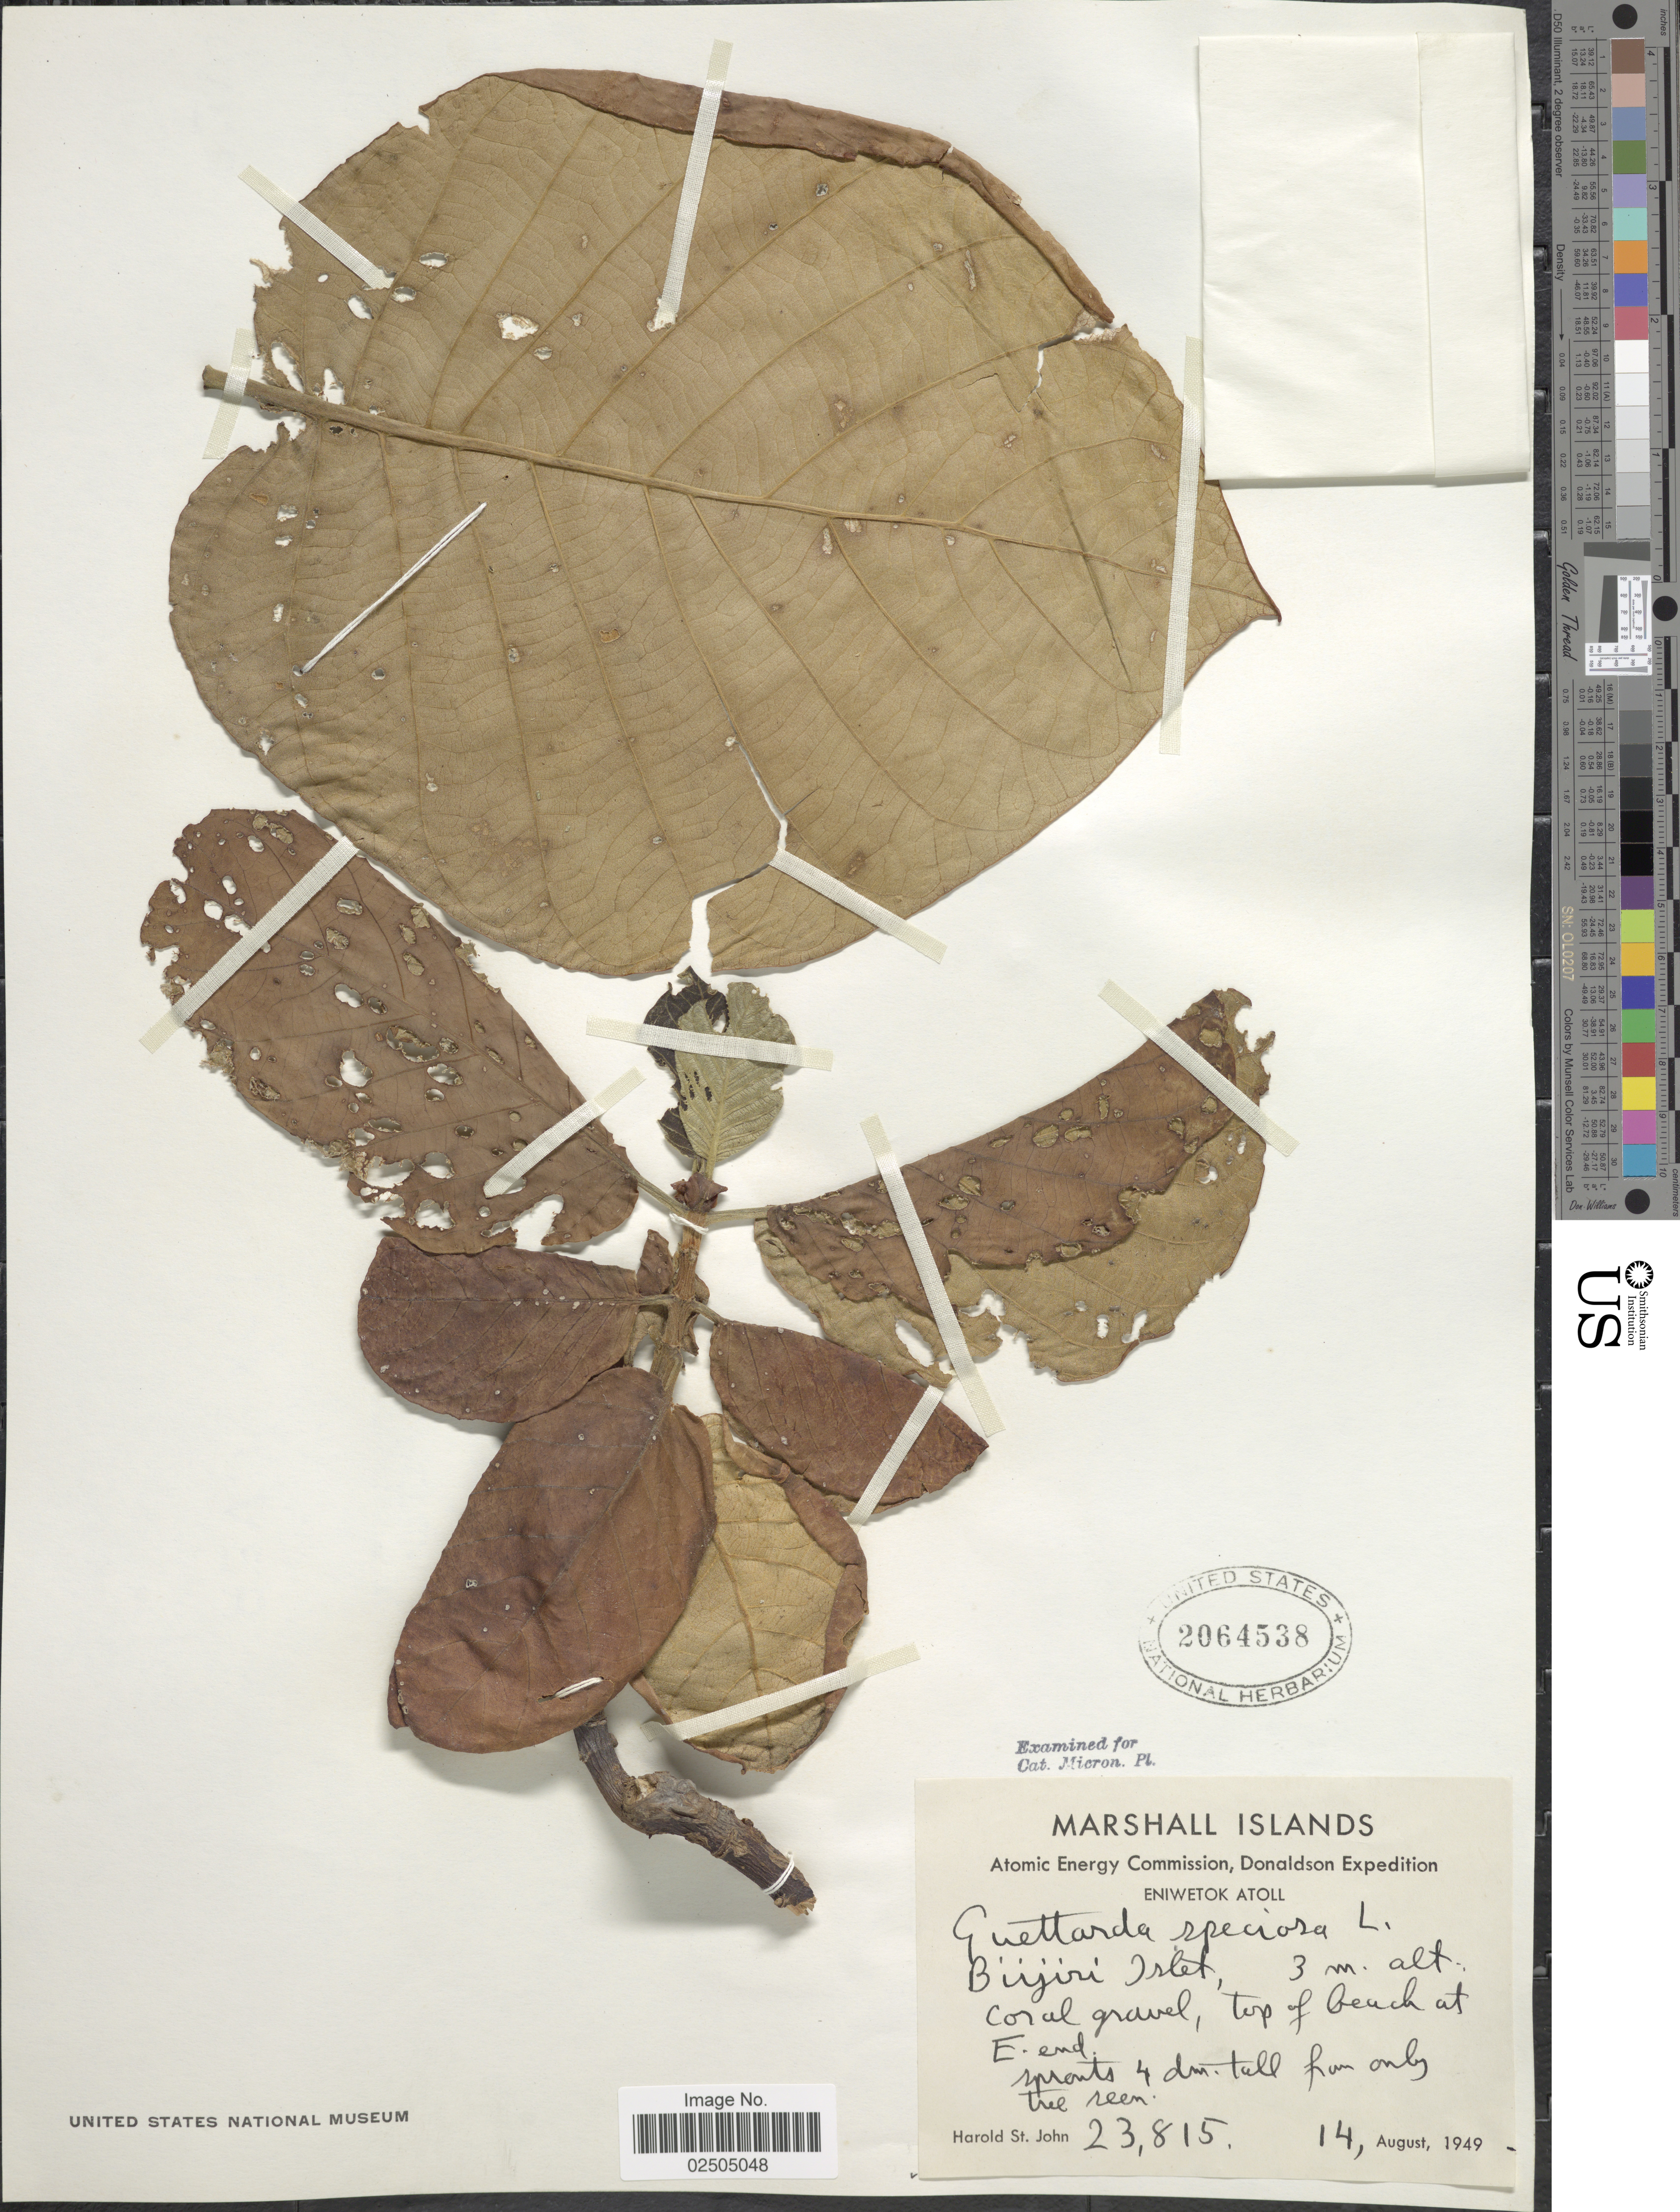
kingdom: Plantae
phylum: Tracheophyta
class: Magnoliopsida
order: Gentianales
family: Rubiaceae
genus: Guettarda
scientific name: Guettarda speciosa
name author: L.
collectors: H. St. John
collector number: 23815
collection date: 1949-08-14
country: Marshall Islands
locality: Eniwetok Atoll, Bijuvi Islet, Coral gravel, top of beach at E. End [interpreted]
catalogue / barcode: US 2064538